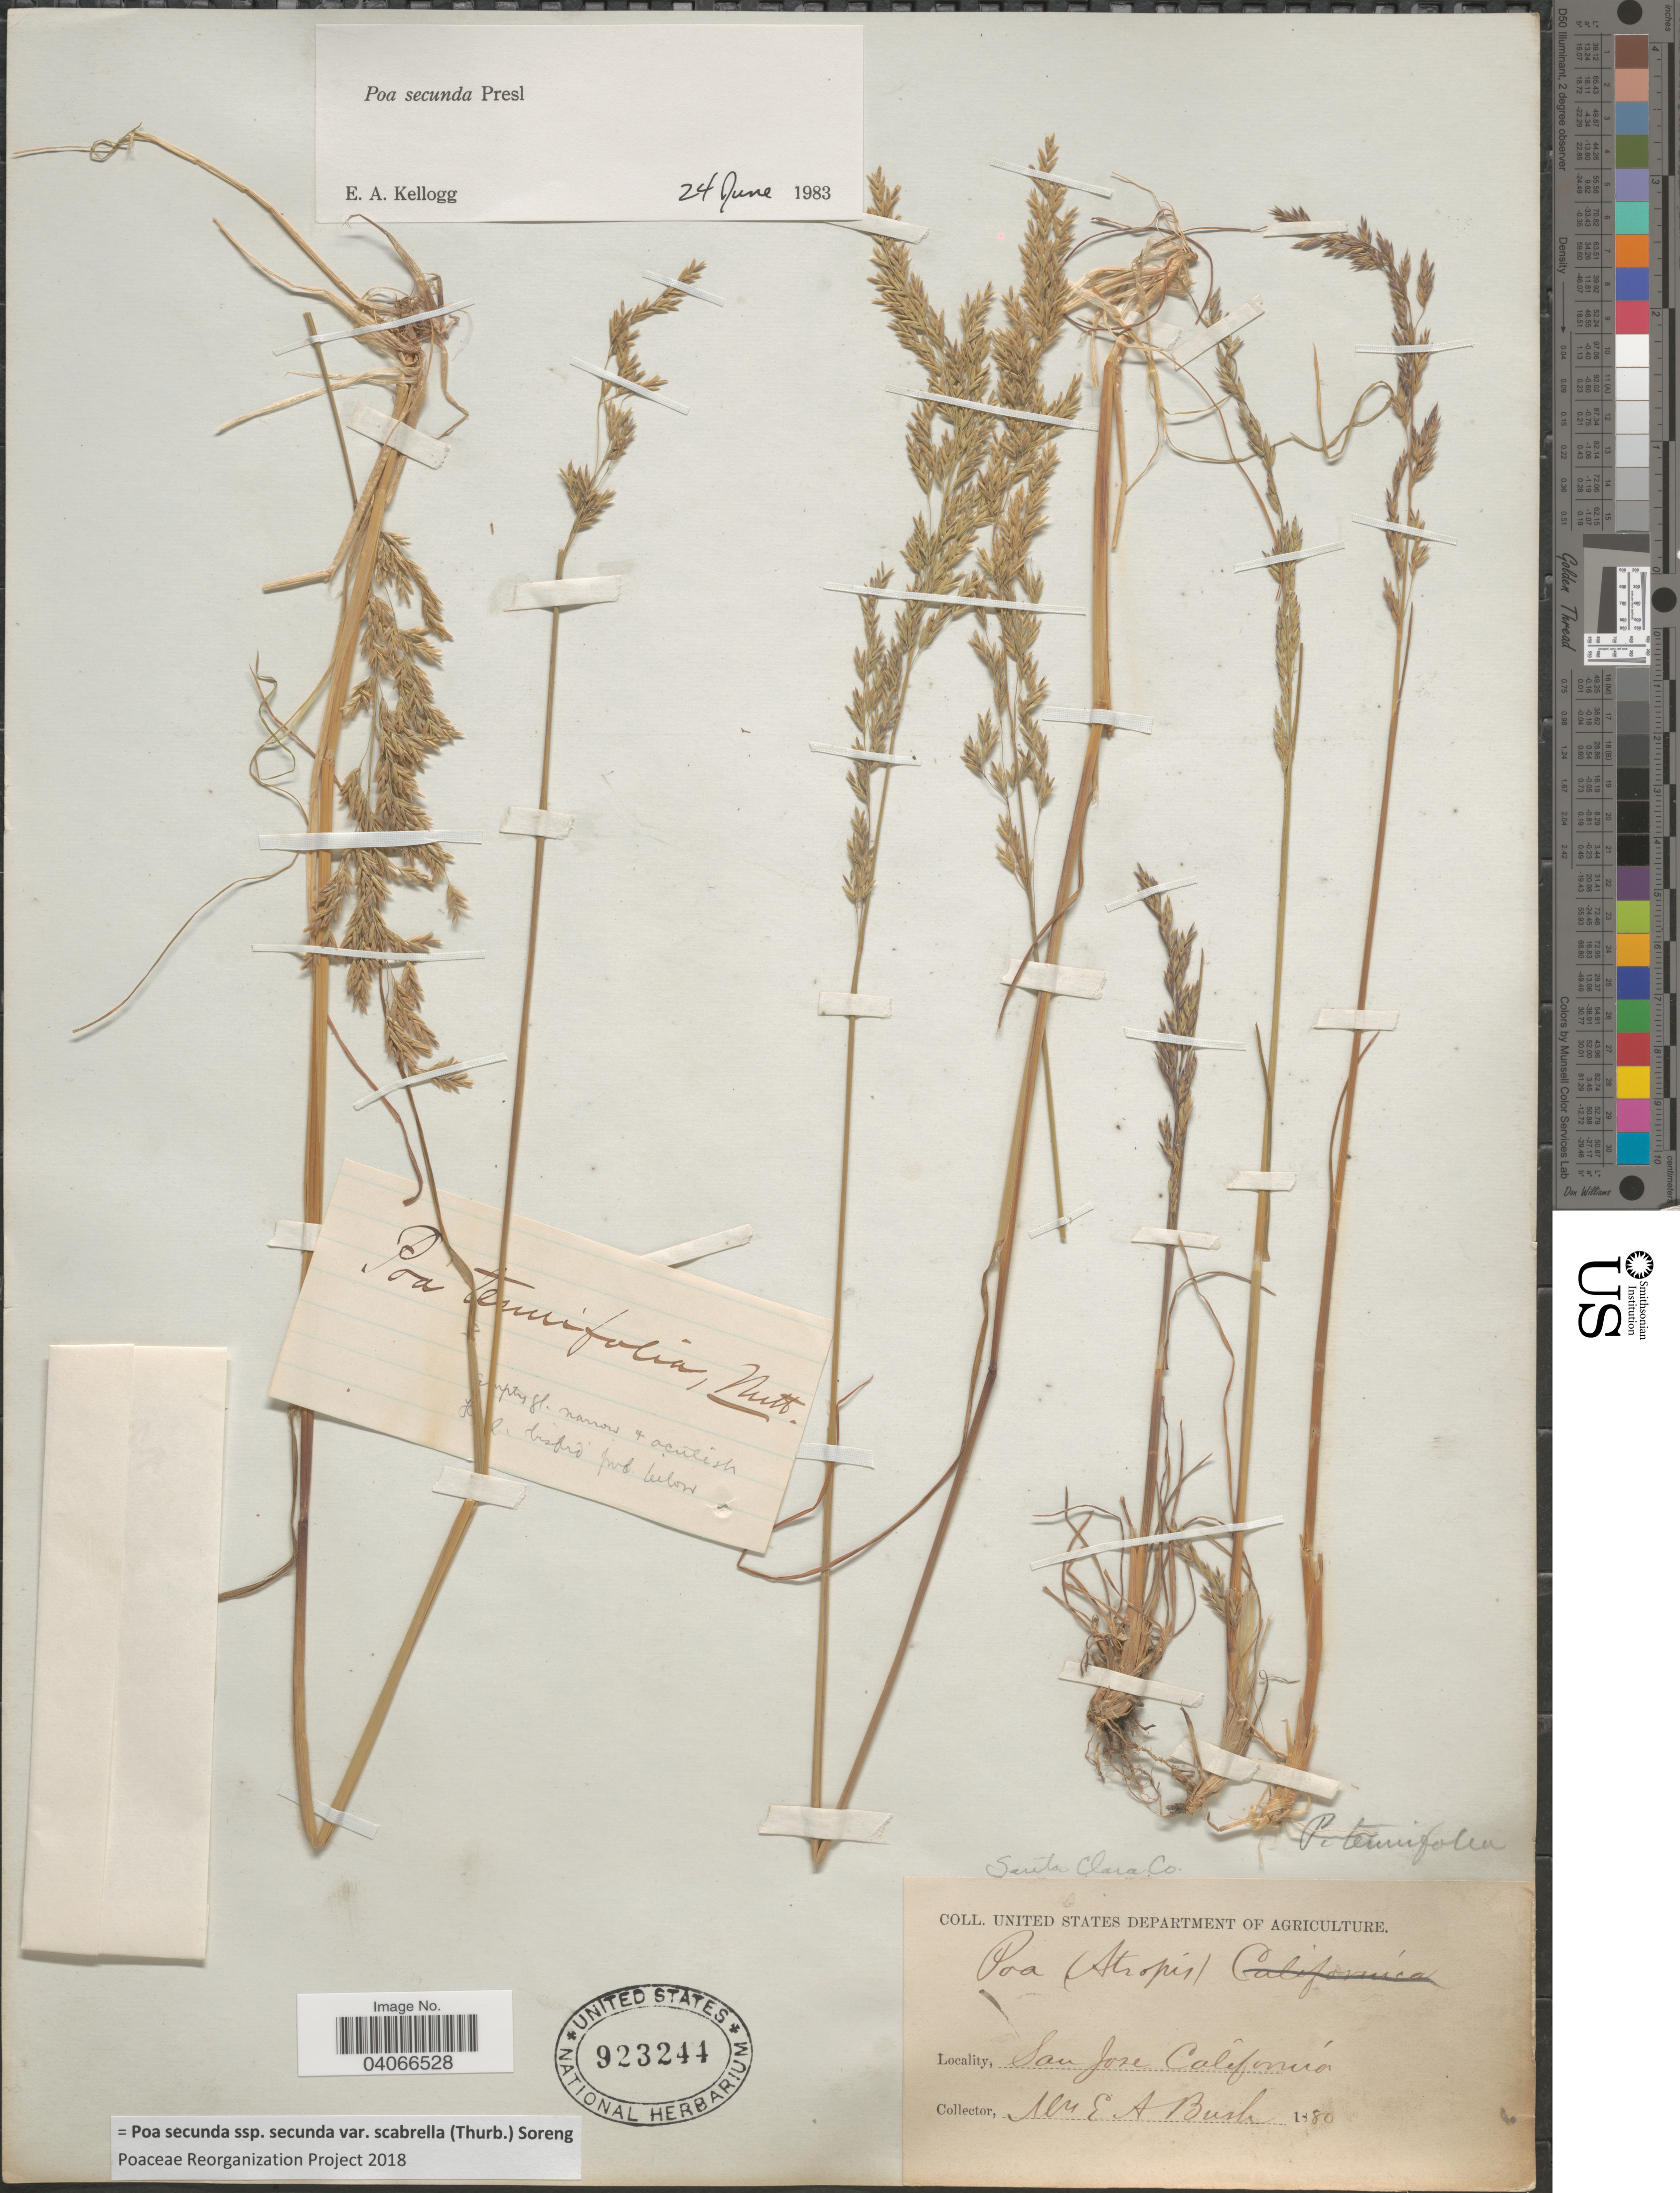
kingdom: Plantae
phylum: Tracheophyta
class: Liliopsida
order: Poales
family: Poaceae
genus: Poa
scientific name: Poa secunda subsp. secunda var. scabrella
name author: (Thurb.) Soreng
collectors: E. Bush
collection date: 1880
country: United States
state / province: California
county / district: Santa Clara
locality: Santa Clara Co. San Jose.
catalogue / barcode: US 923244